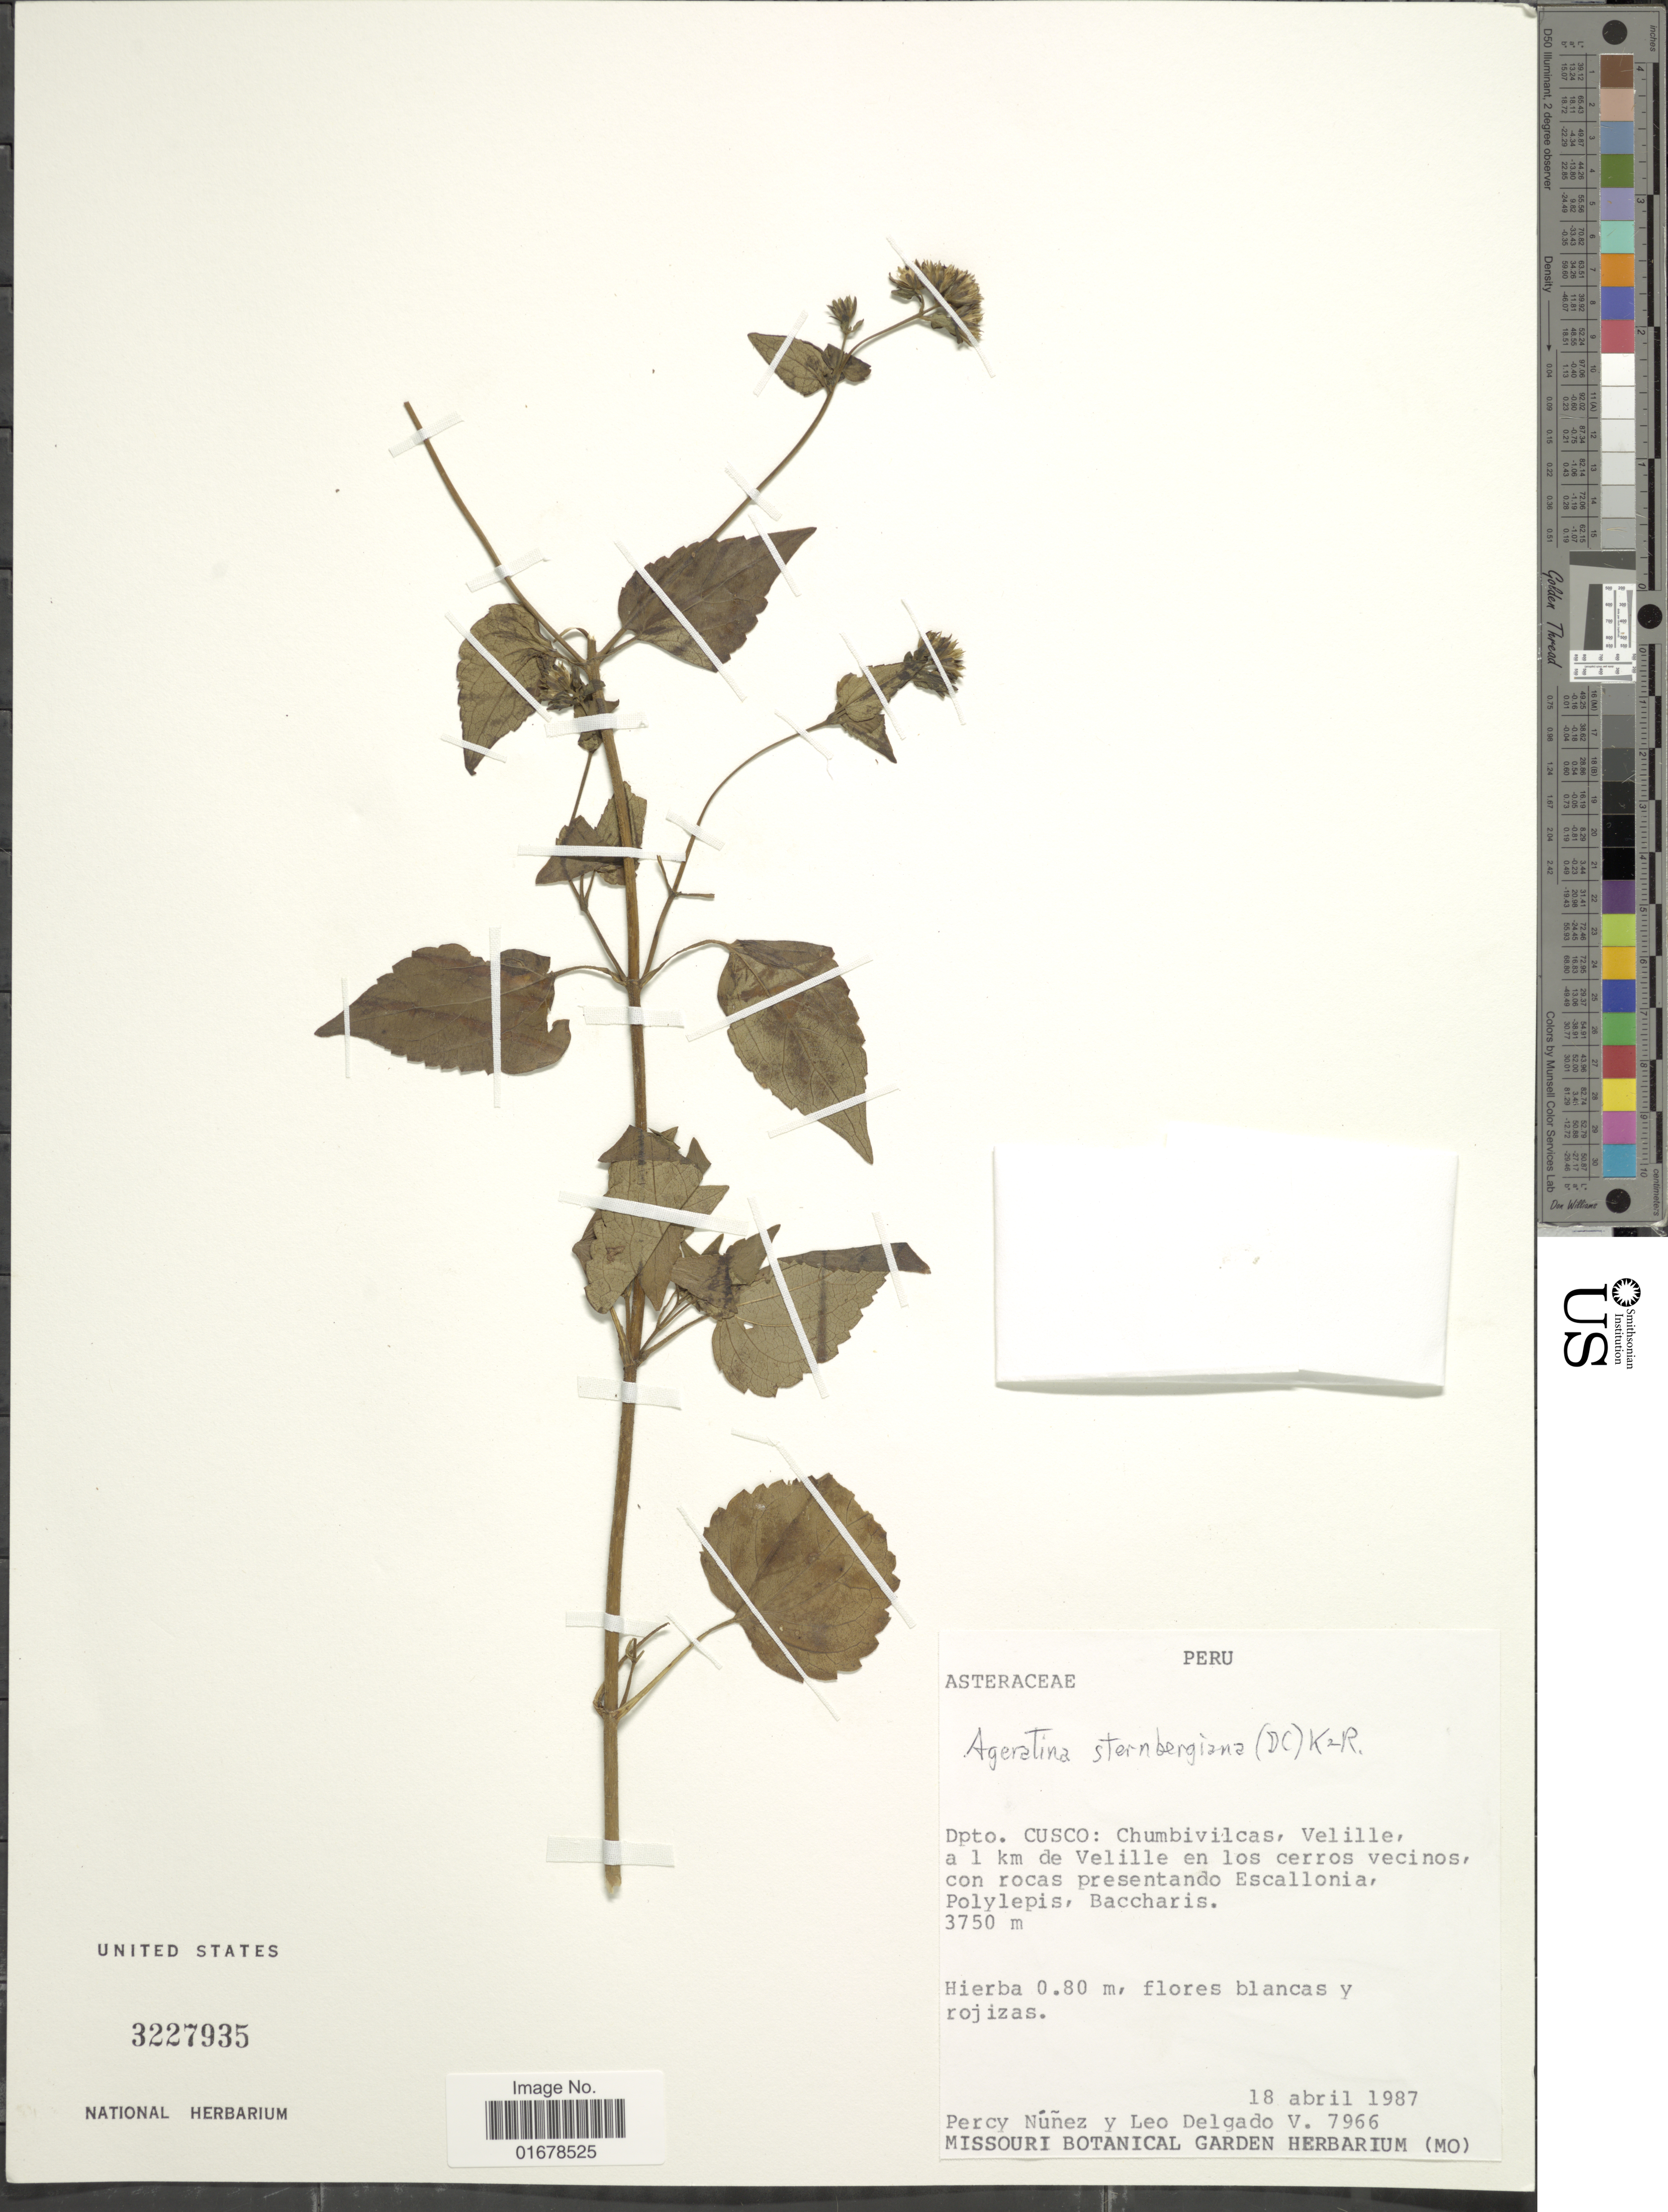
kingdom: Plantae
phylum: Tracheophyta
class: Magnoliopsida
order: Asterales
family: Asteraceae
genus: Ageratina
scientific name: Ageratina sternbergiana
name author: (DC.) R.M. King & H. Rob.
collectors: P. Nuñez V. & L. Delgado V.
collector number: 7966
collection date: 1987-04-18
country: Peru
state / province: Cusco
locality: Dpto. Cusco: Chumbivilcas, Velille, a 1 km de Velille en los cerros vecinos, con rocas presentando Escallonia , polylepis, Baccharis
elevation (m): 3750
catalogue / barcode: US 3227935